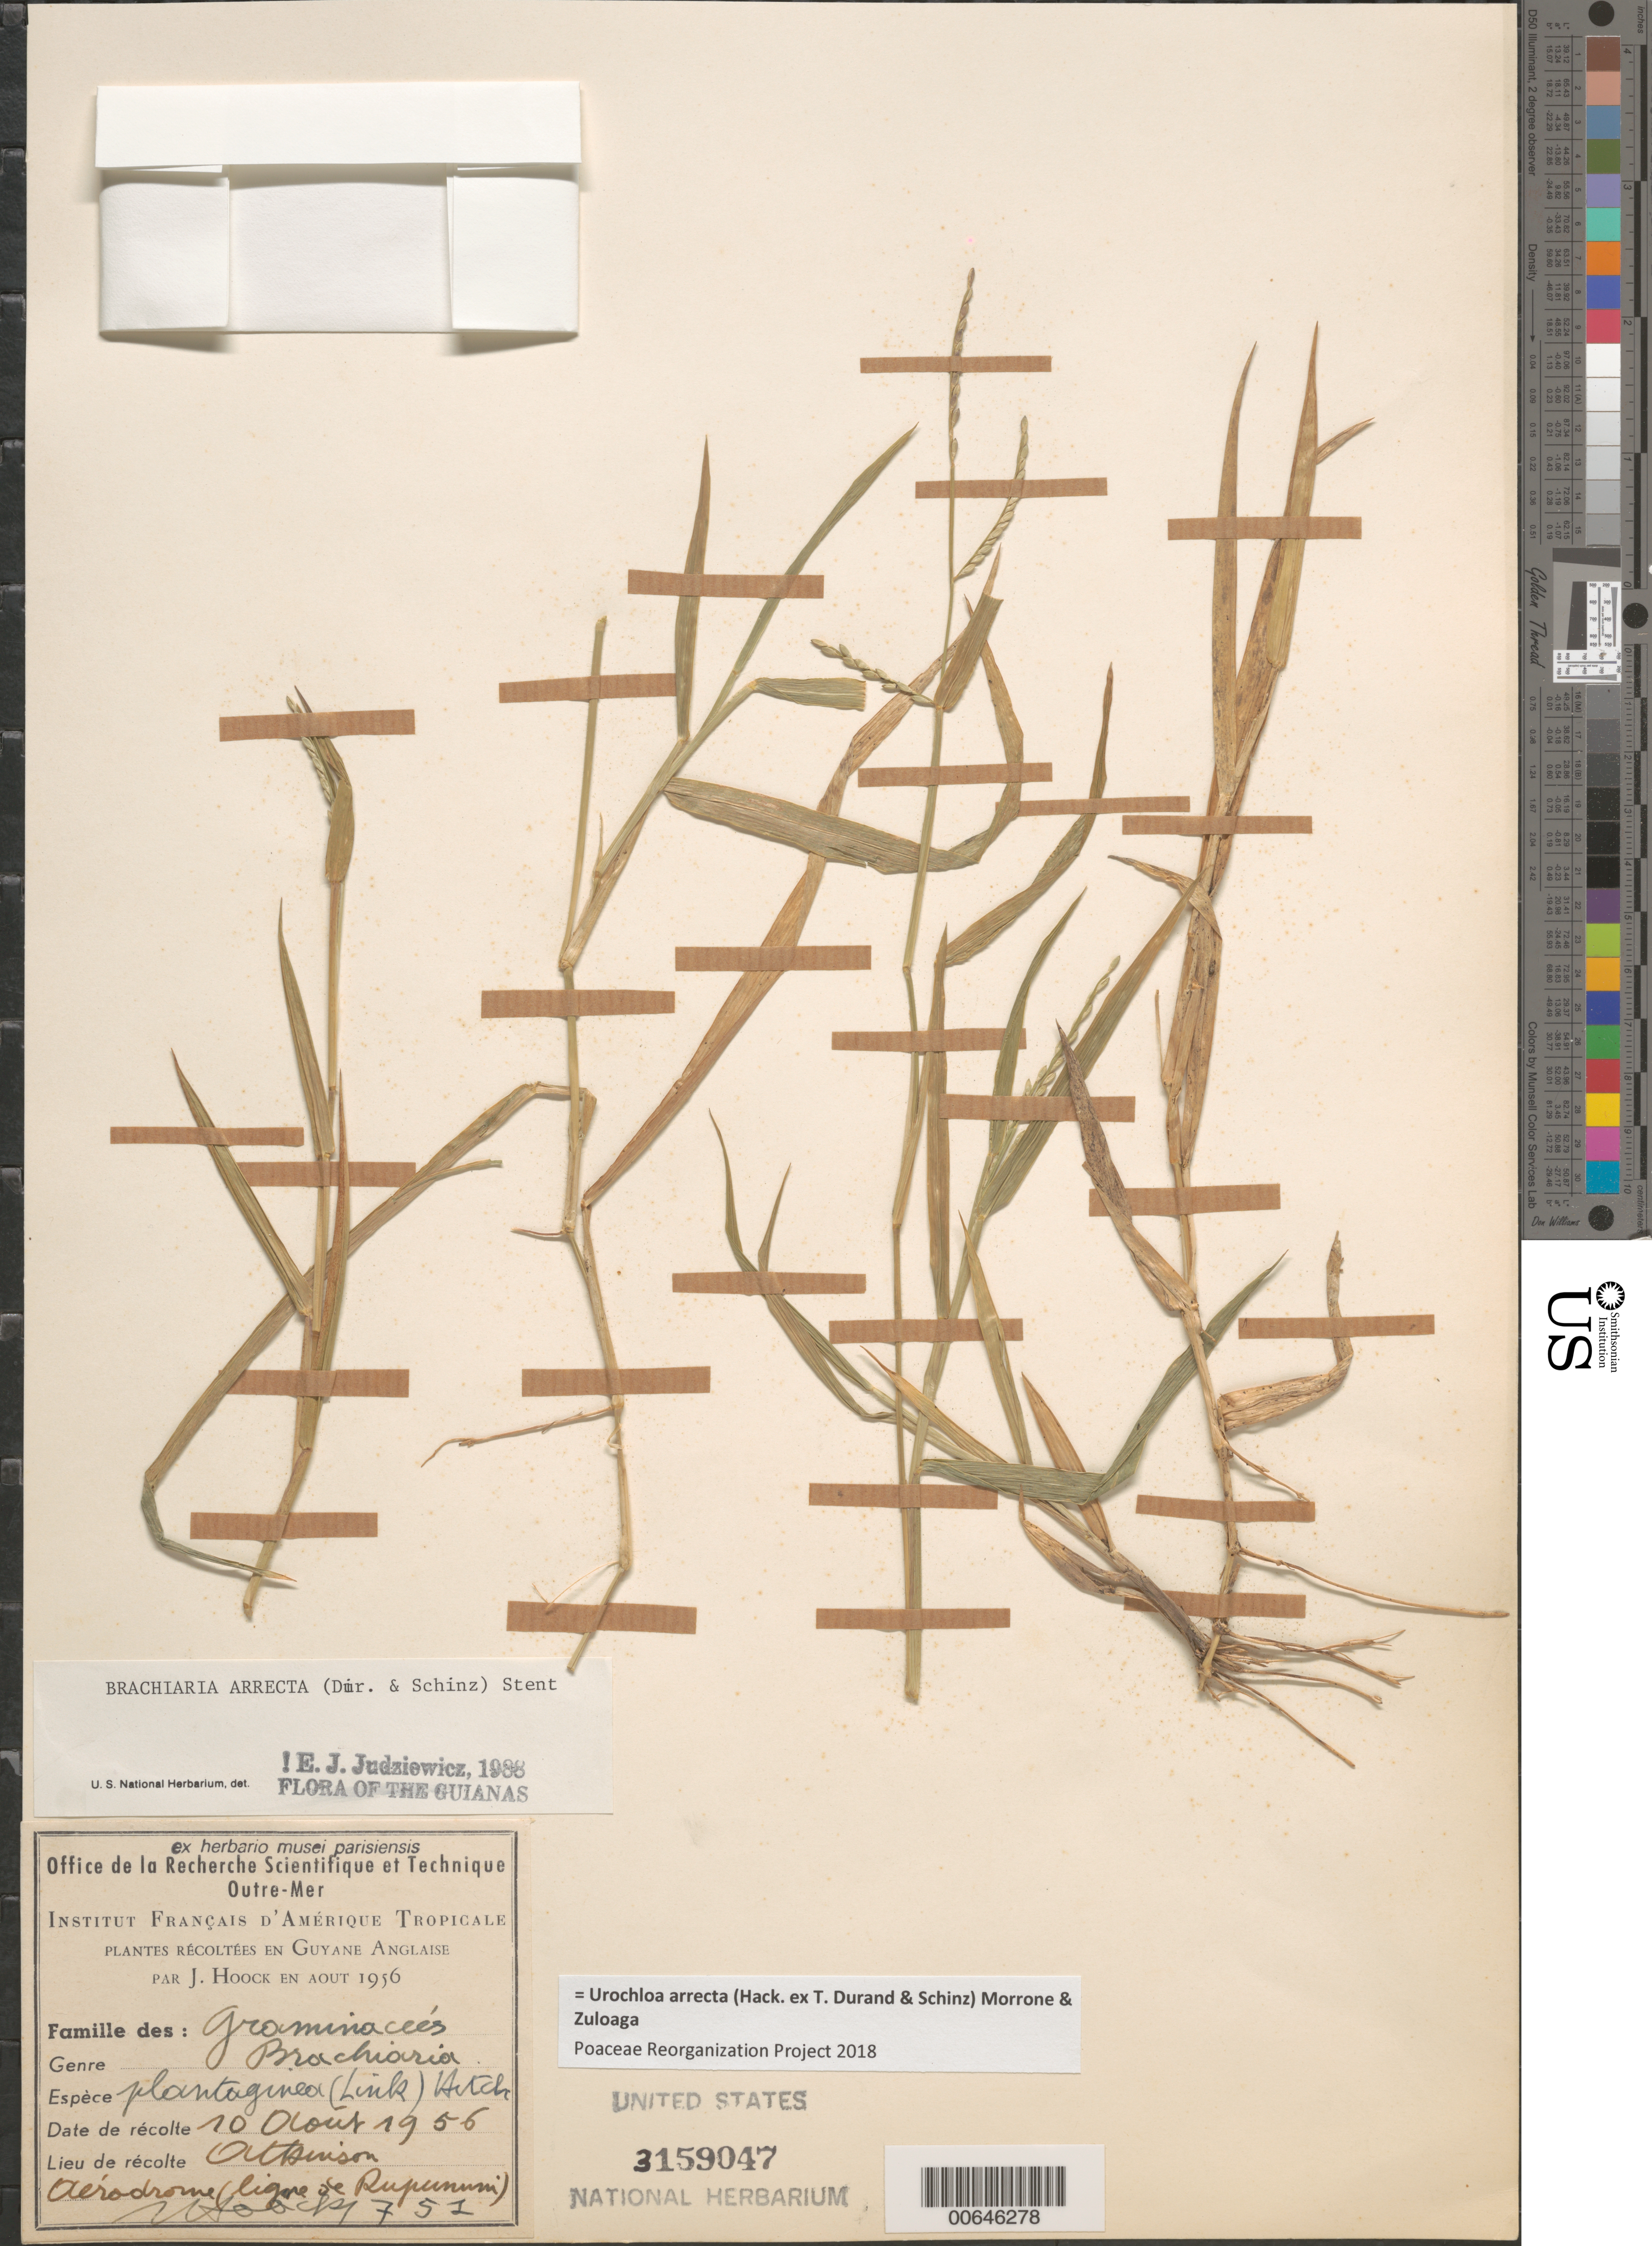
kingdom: Plantae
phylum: Tracheophyta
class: Liliopsida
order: Poales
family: Poaceae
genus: Brachiaria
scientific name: Brachiaria arrecta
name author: (Hack. ex Durand & Schinz) Stent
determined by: Judziewicz, E. J.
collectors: D. Atkinson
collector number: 752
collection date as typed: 10-Aug-56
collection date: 1956-08-10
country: Guyana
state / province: Demerara-Mahaica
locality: Atkinson Aérodrome (ligne de Rupununi)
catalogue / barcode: US 3159047